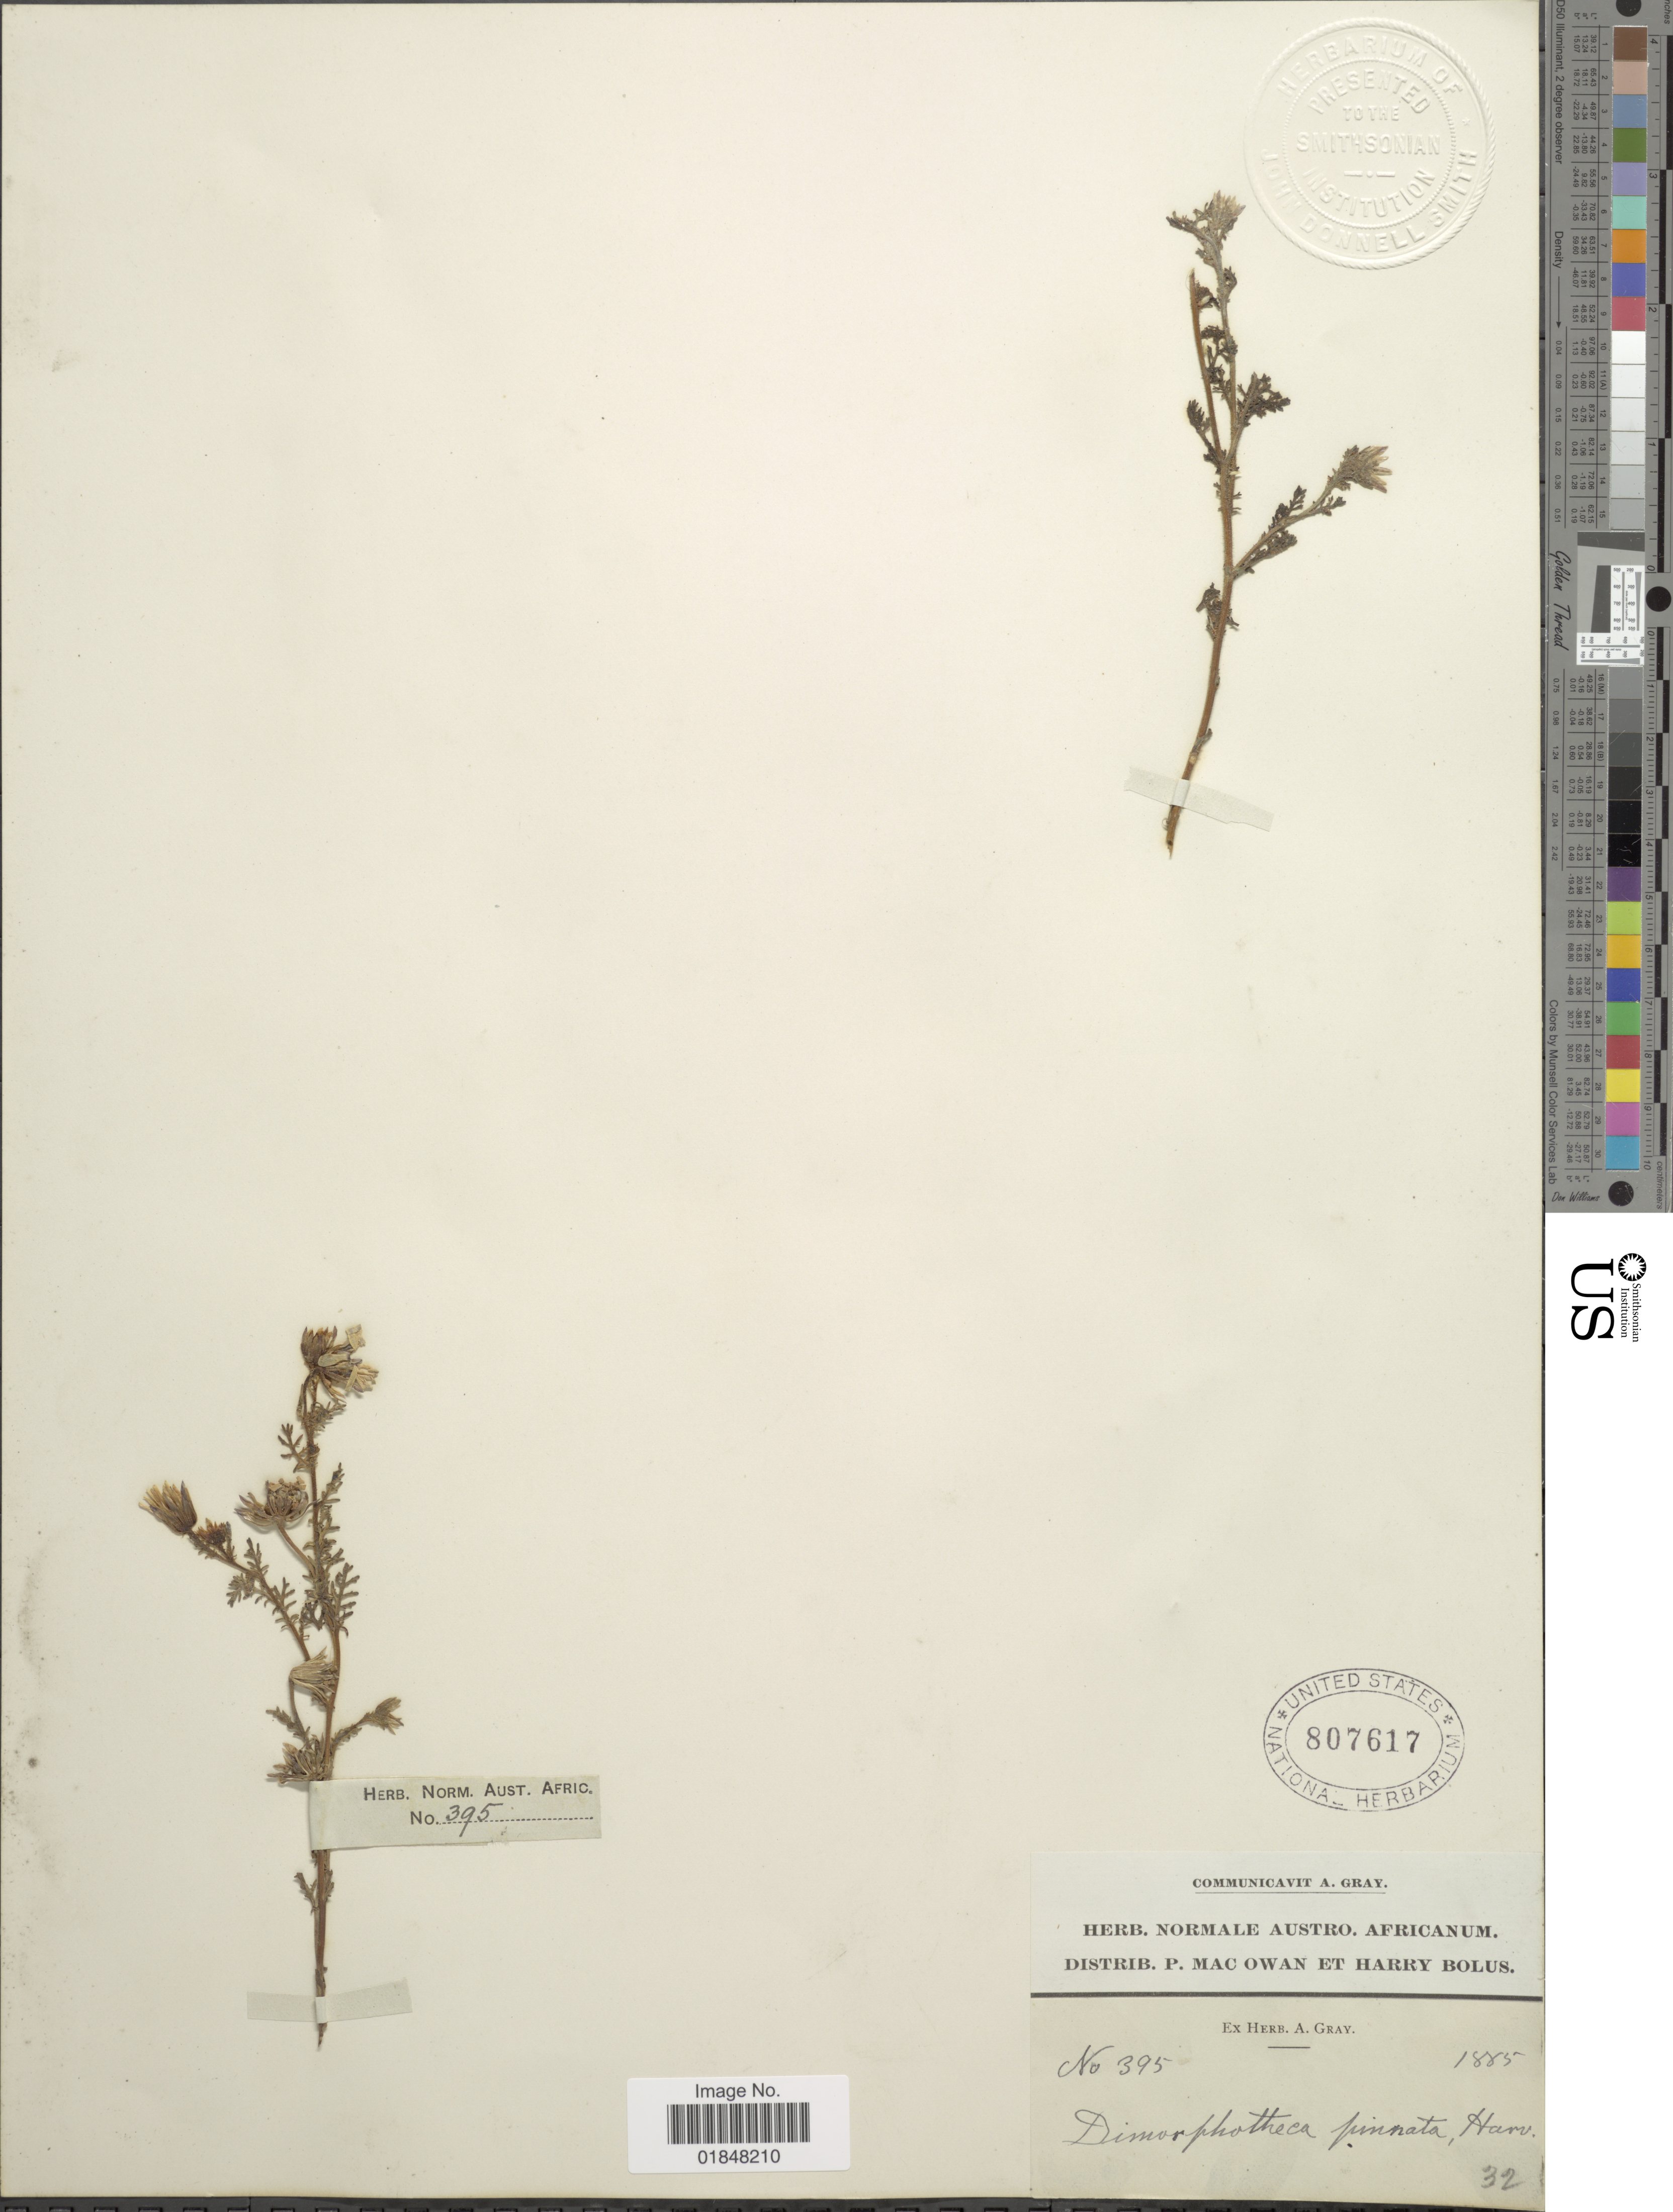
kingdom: Plantae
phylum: Tracheophyta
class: Magnoliopsida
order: Asterales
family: Asteraceae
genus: Osteospermum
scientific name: Osteospermum pinnatum var. pinnatum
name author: (Thunb.) Norl.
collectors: ex Herb. A. Gray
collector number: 395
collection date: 1885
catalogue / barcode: US 807617